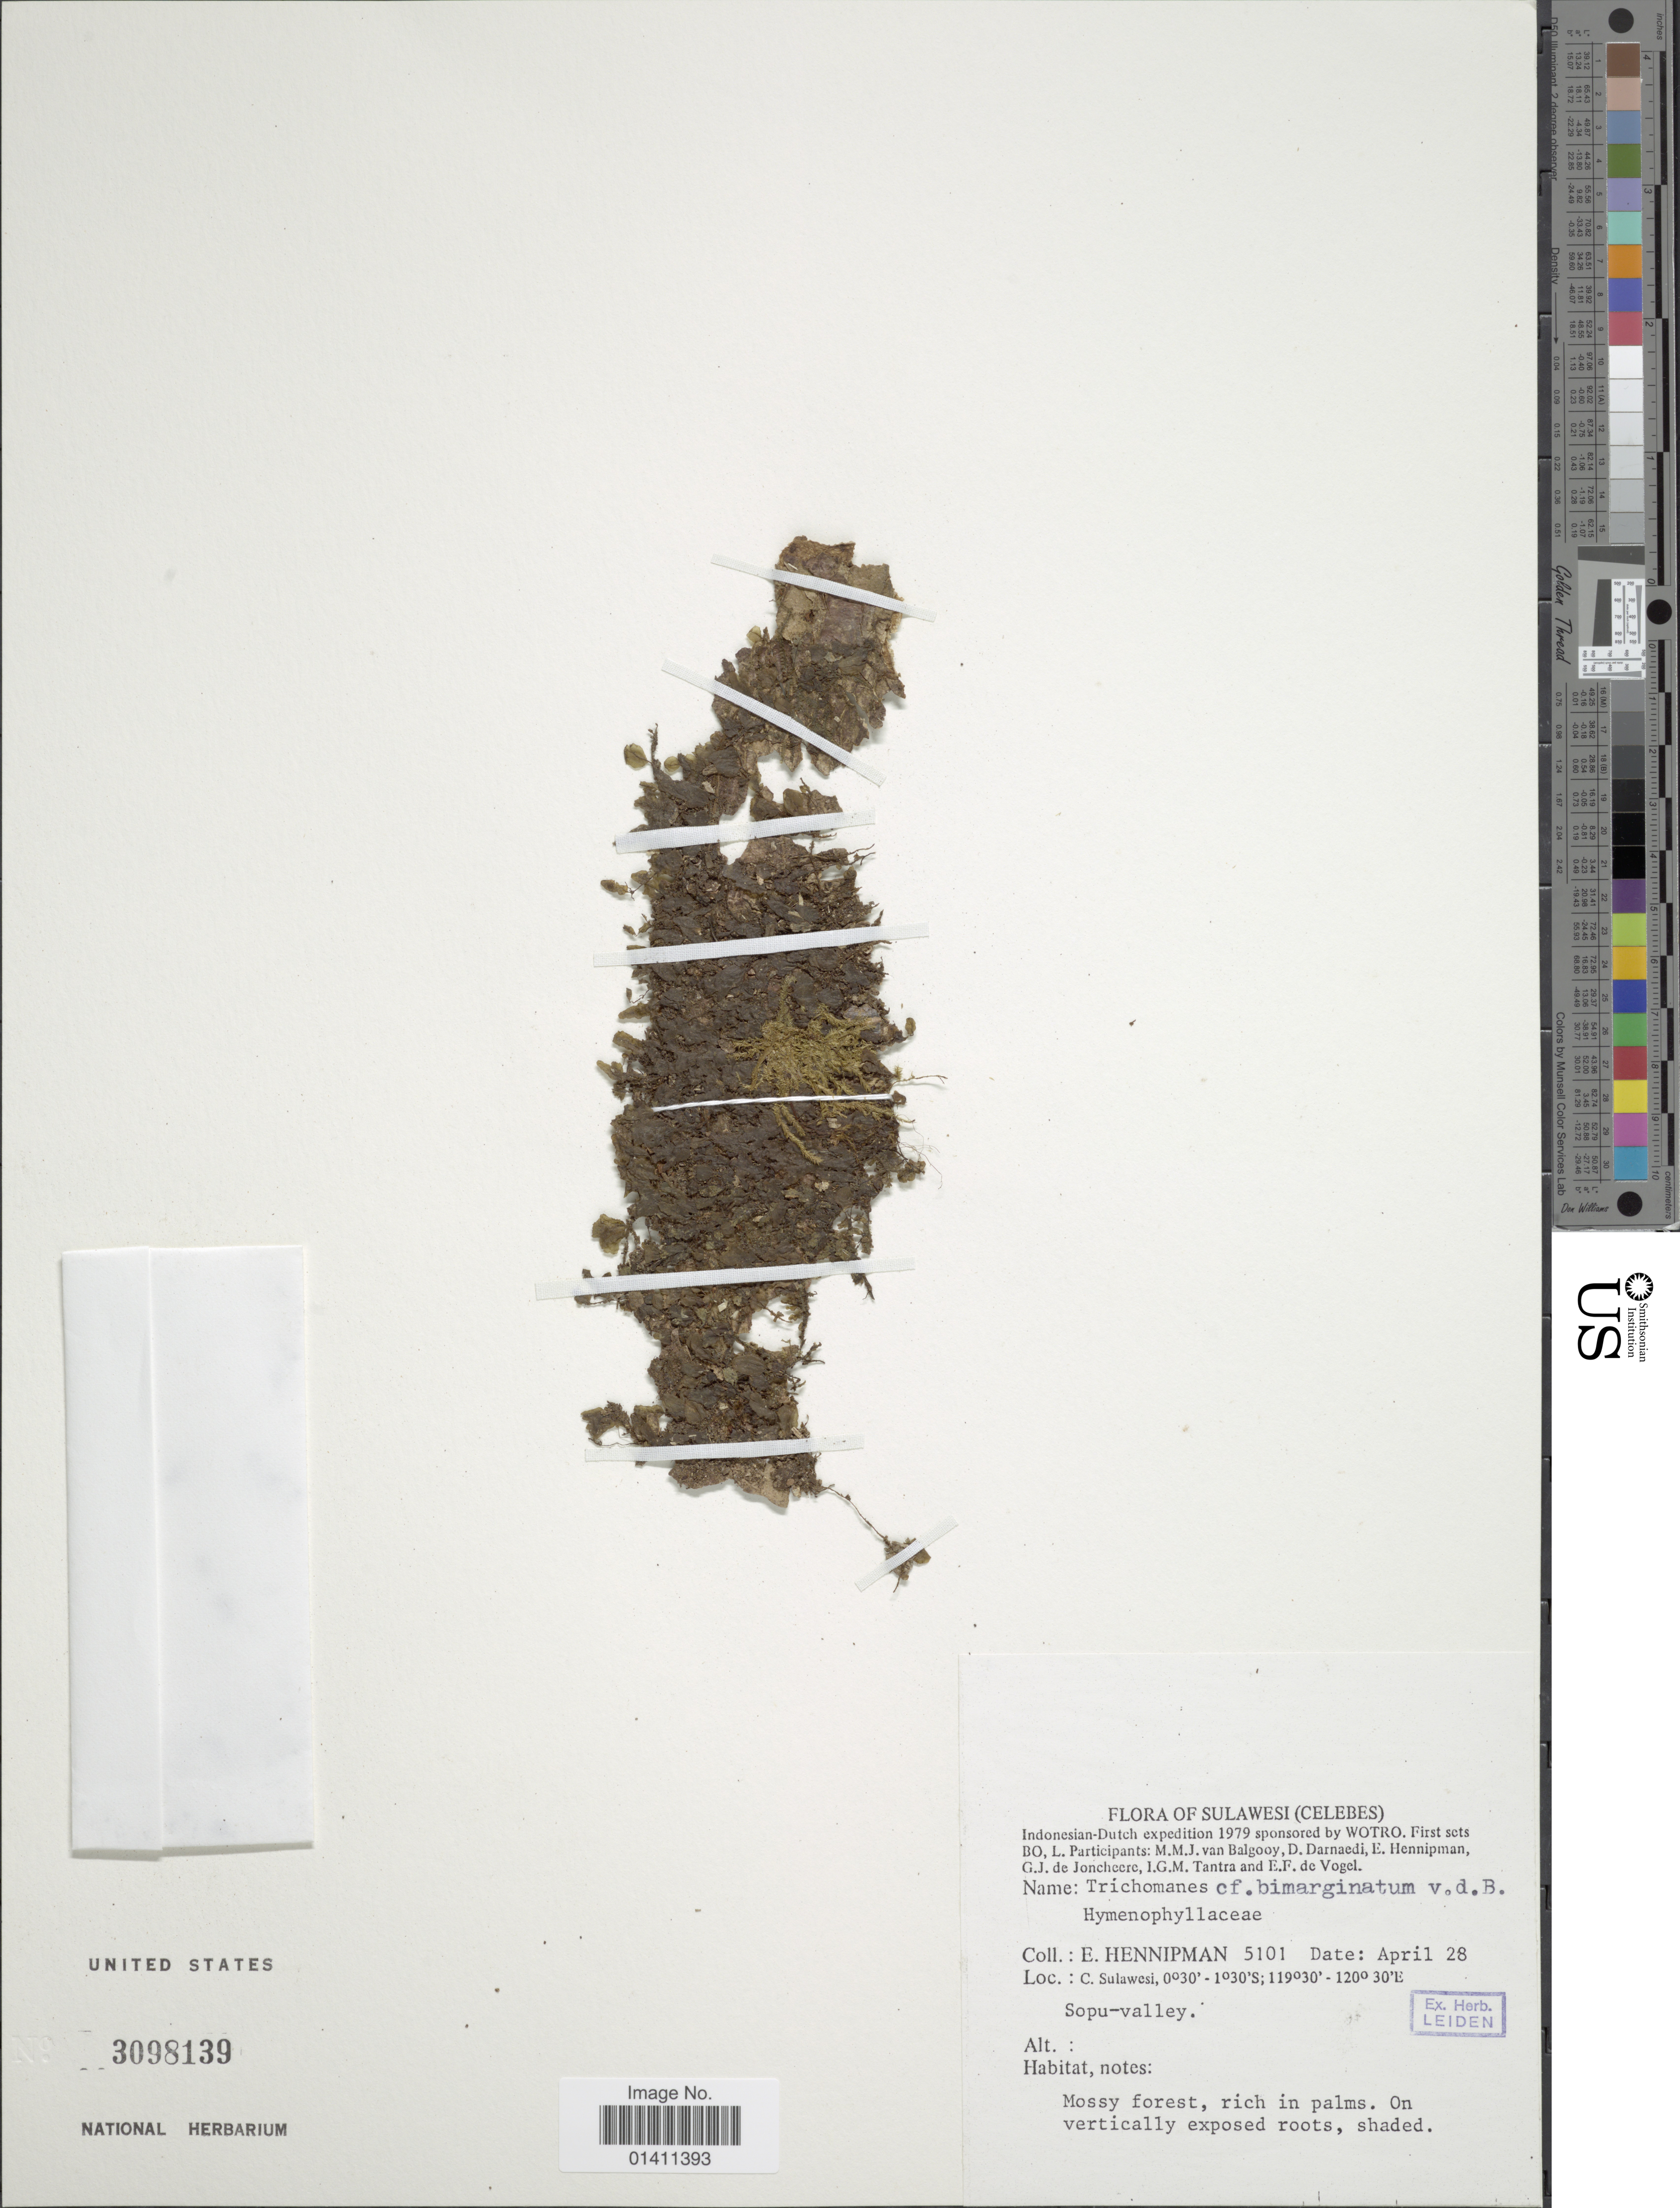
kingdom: Plantae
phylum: Tracheophyta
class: Polypodiopsida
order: Hymenophyllales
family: Hymenophyllaceae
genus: Didymoglossum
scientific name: Didymoglossum bimarginatum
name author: (Bosch) Ebihara & K. Iwats.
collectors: E. Hennipman, M. M. van Balgooy, D. Darnaedi, G.J. de Joncheere & et al.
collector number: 5101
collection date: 1979-04-28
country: Indonesia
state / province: Sulawesi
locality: Celebes. C. Sulawesi. Sopu-valley.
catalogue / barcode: US 3098139